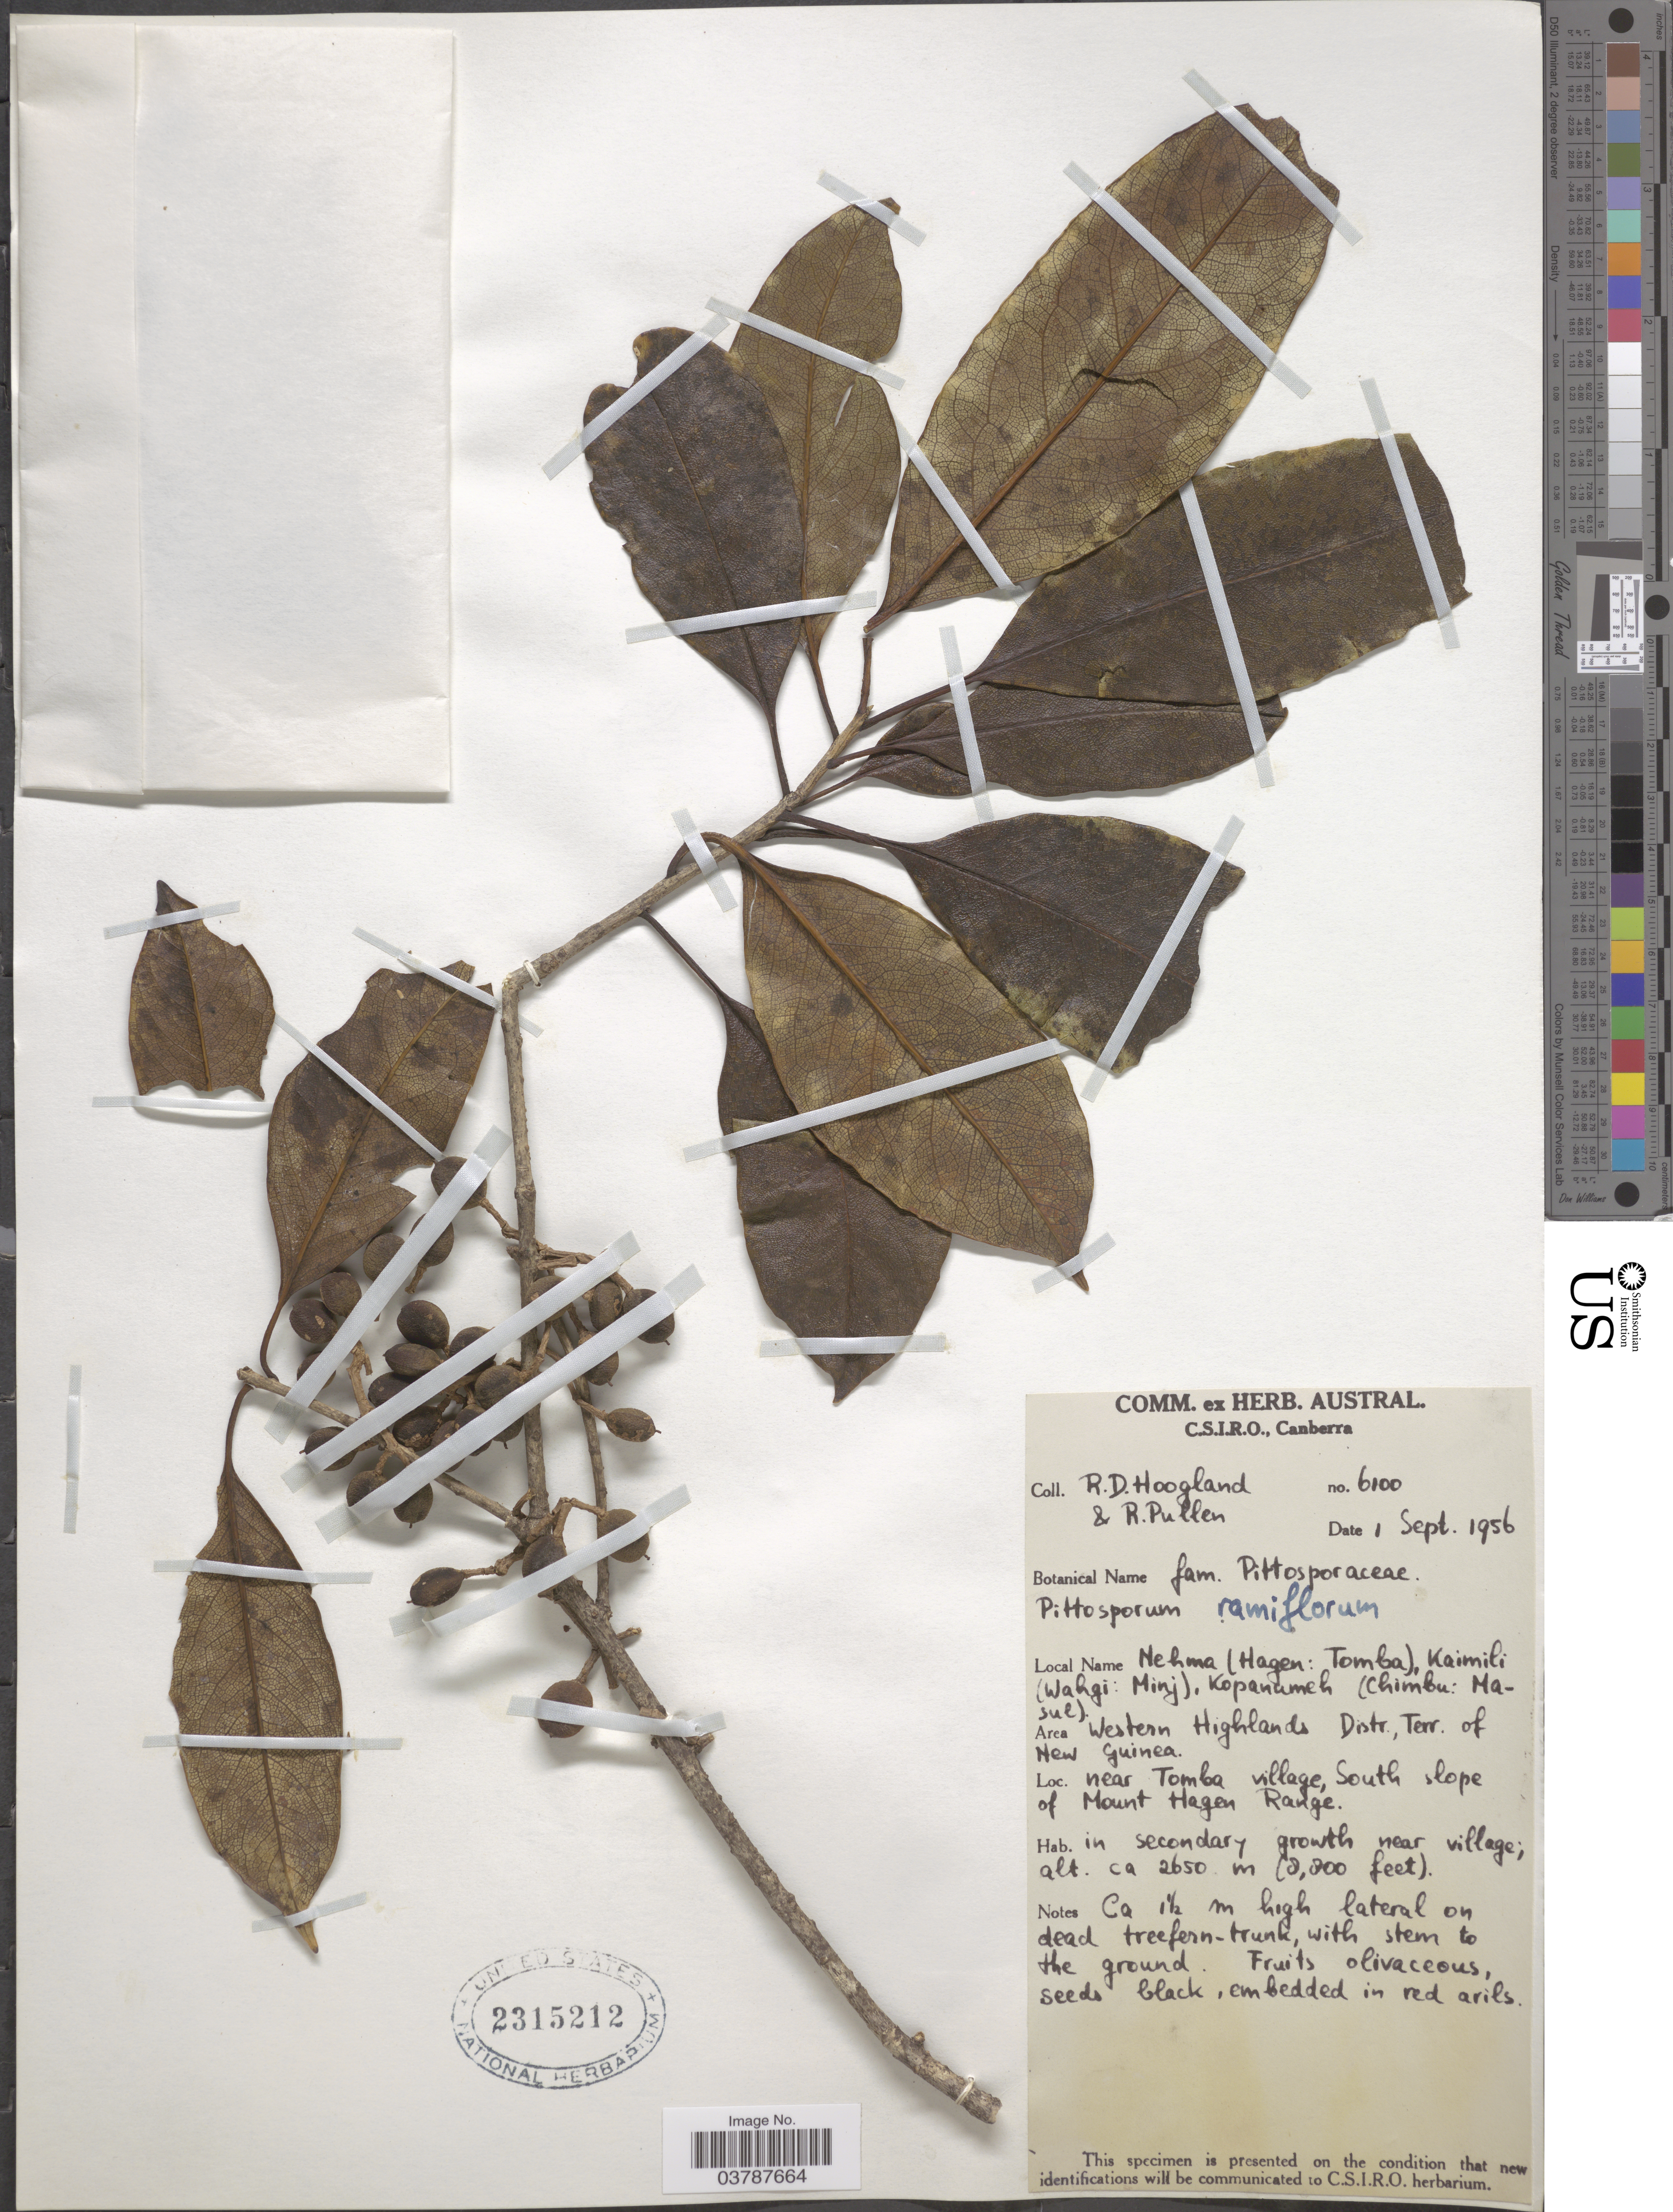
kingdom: Plantae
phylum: Tracheophyta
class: Magnoliopsida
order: Apiales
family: Pittosporaceae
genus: Pittosporum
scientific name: Pittosporum ramiflorum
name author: (Zoll. & Mor.) Zoll.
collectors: R. D. Hoogland & R. Pullen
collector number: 6100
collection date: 1956-09-01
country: Papua New Guinea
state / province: Western Highlands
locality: Area Western Highlands District, Terr of New Guinea. Near Tomba village, South slope of Mount Hagen Range.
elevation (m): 2650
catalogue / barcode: US 2315212